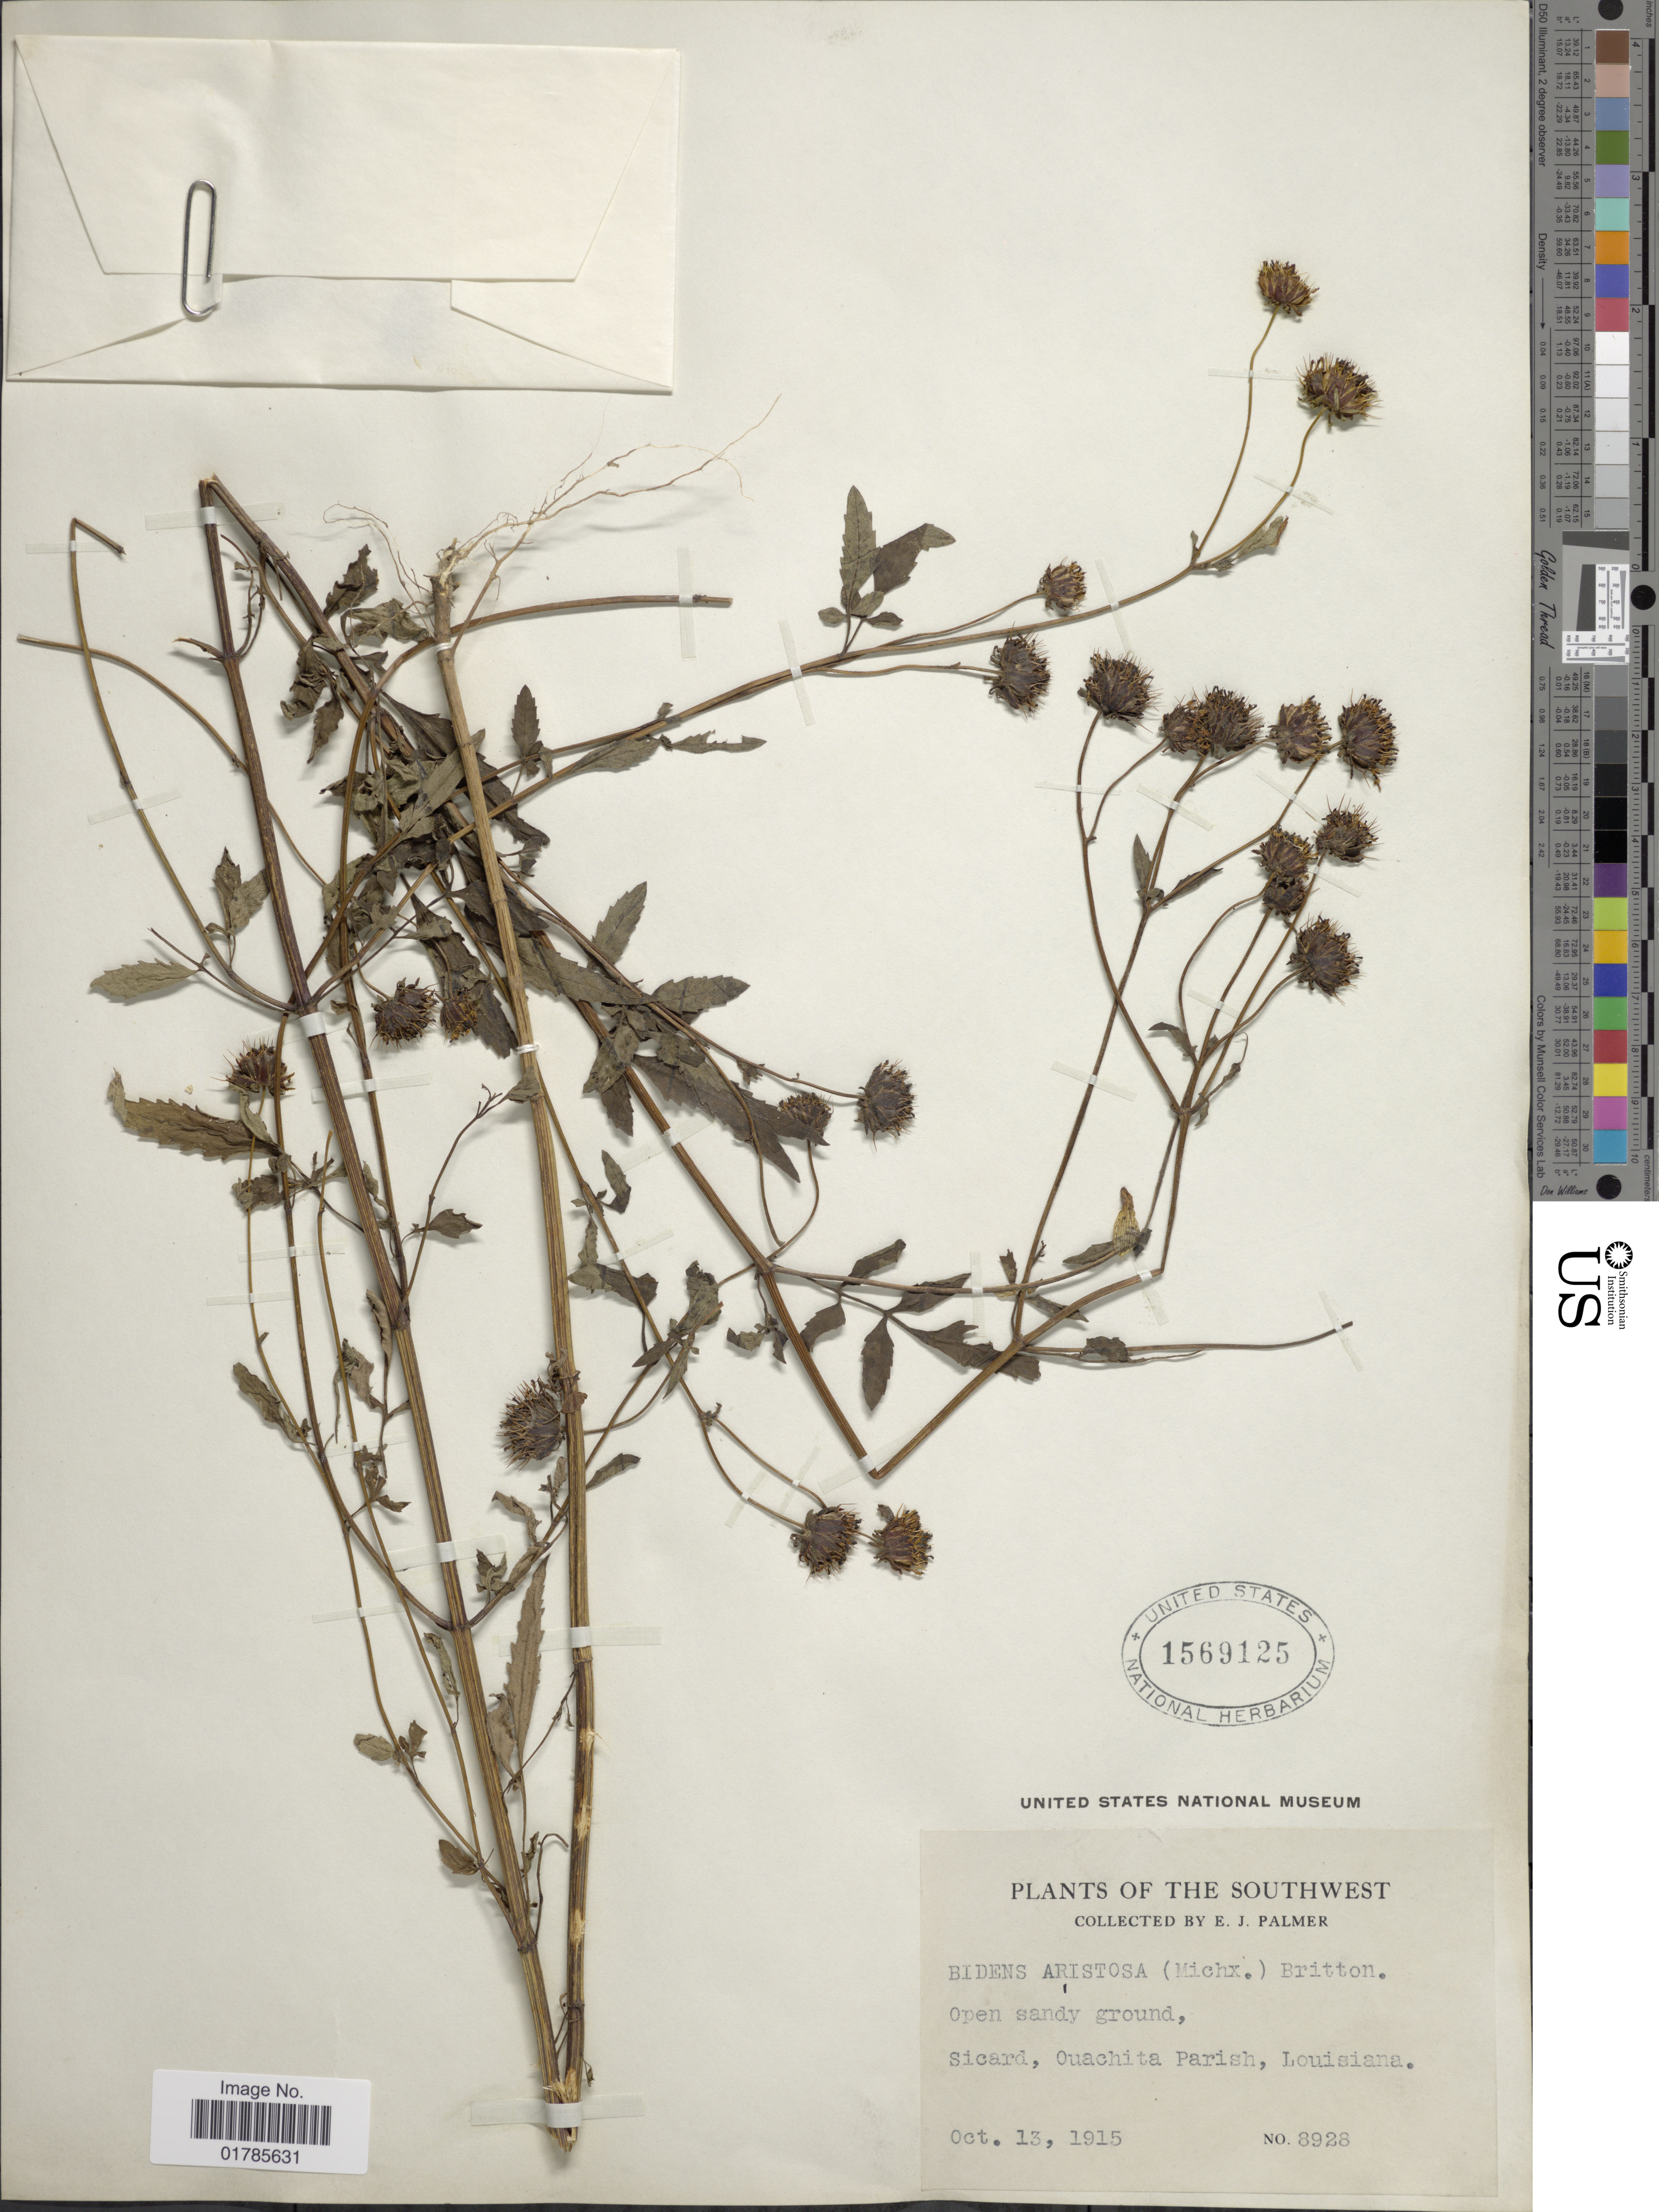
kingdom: Plantae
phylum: Tracheophyta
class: Magnoliopsida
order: Asterales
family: Asteraceae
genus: Bidens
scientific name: Bidens aristosa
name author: (Michx.) Britton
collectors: E. J. Palmer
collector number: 8928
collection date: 1915-10-13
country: United States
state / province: Louisiana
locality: Southwest, Sicard, Ouachita Parish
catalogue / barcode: US 1569125